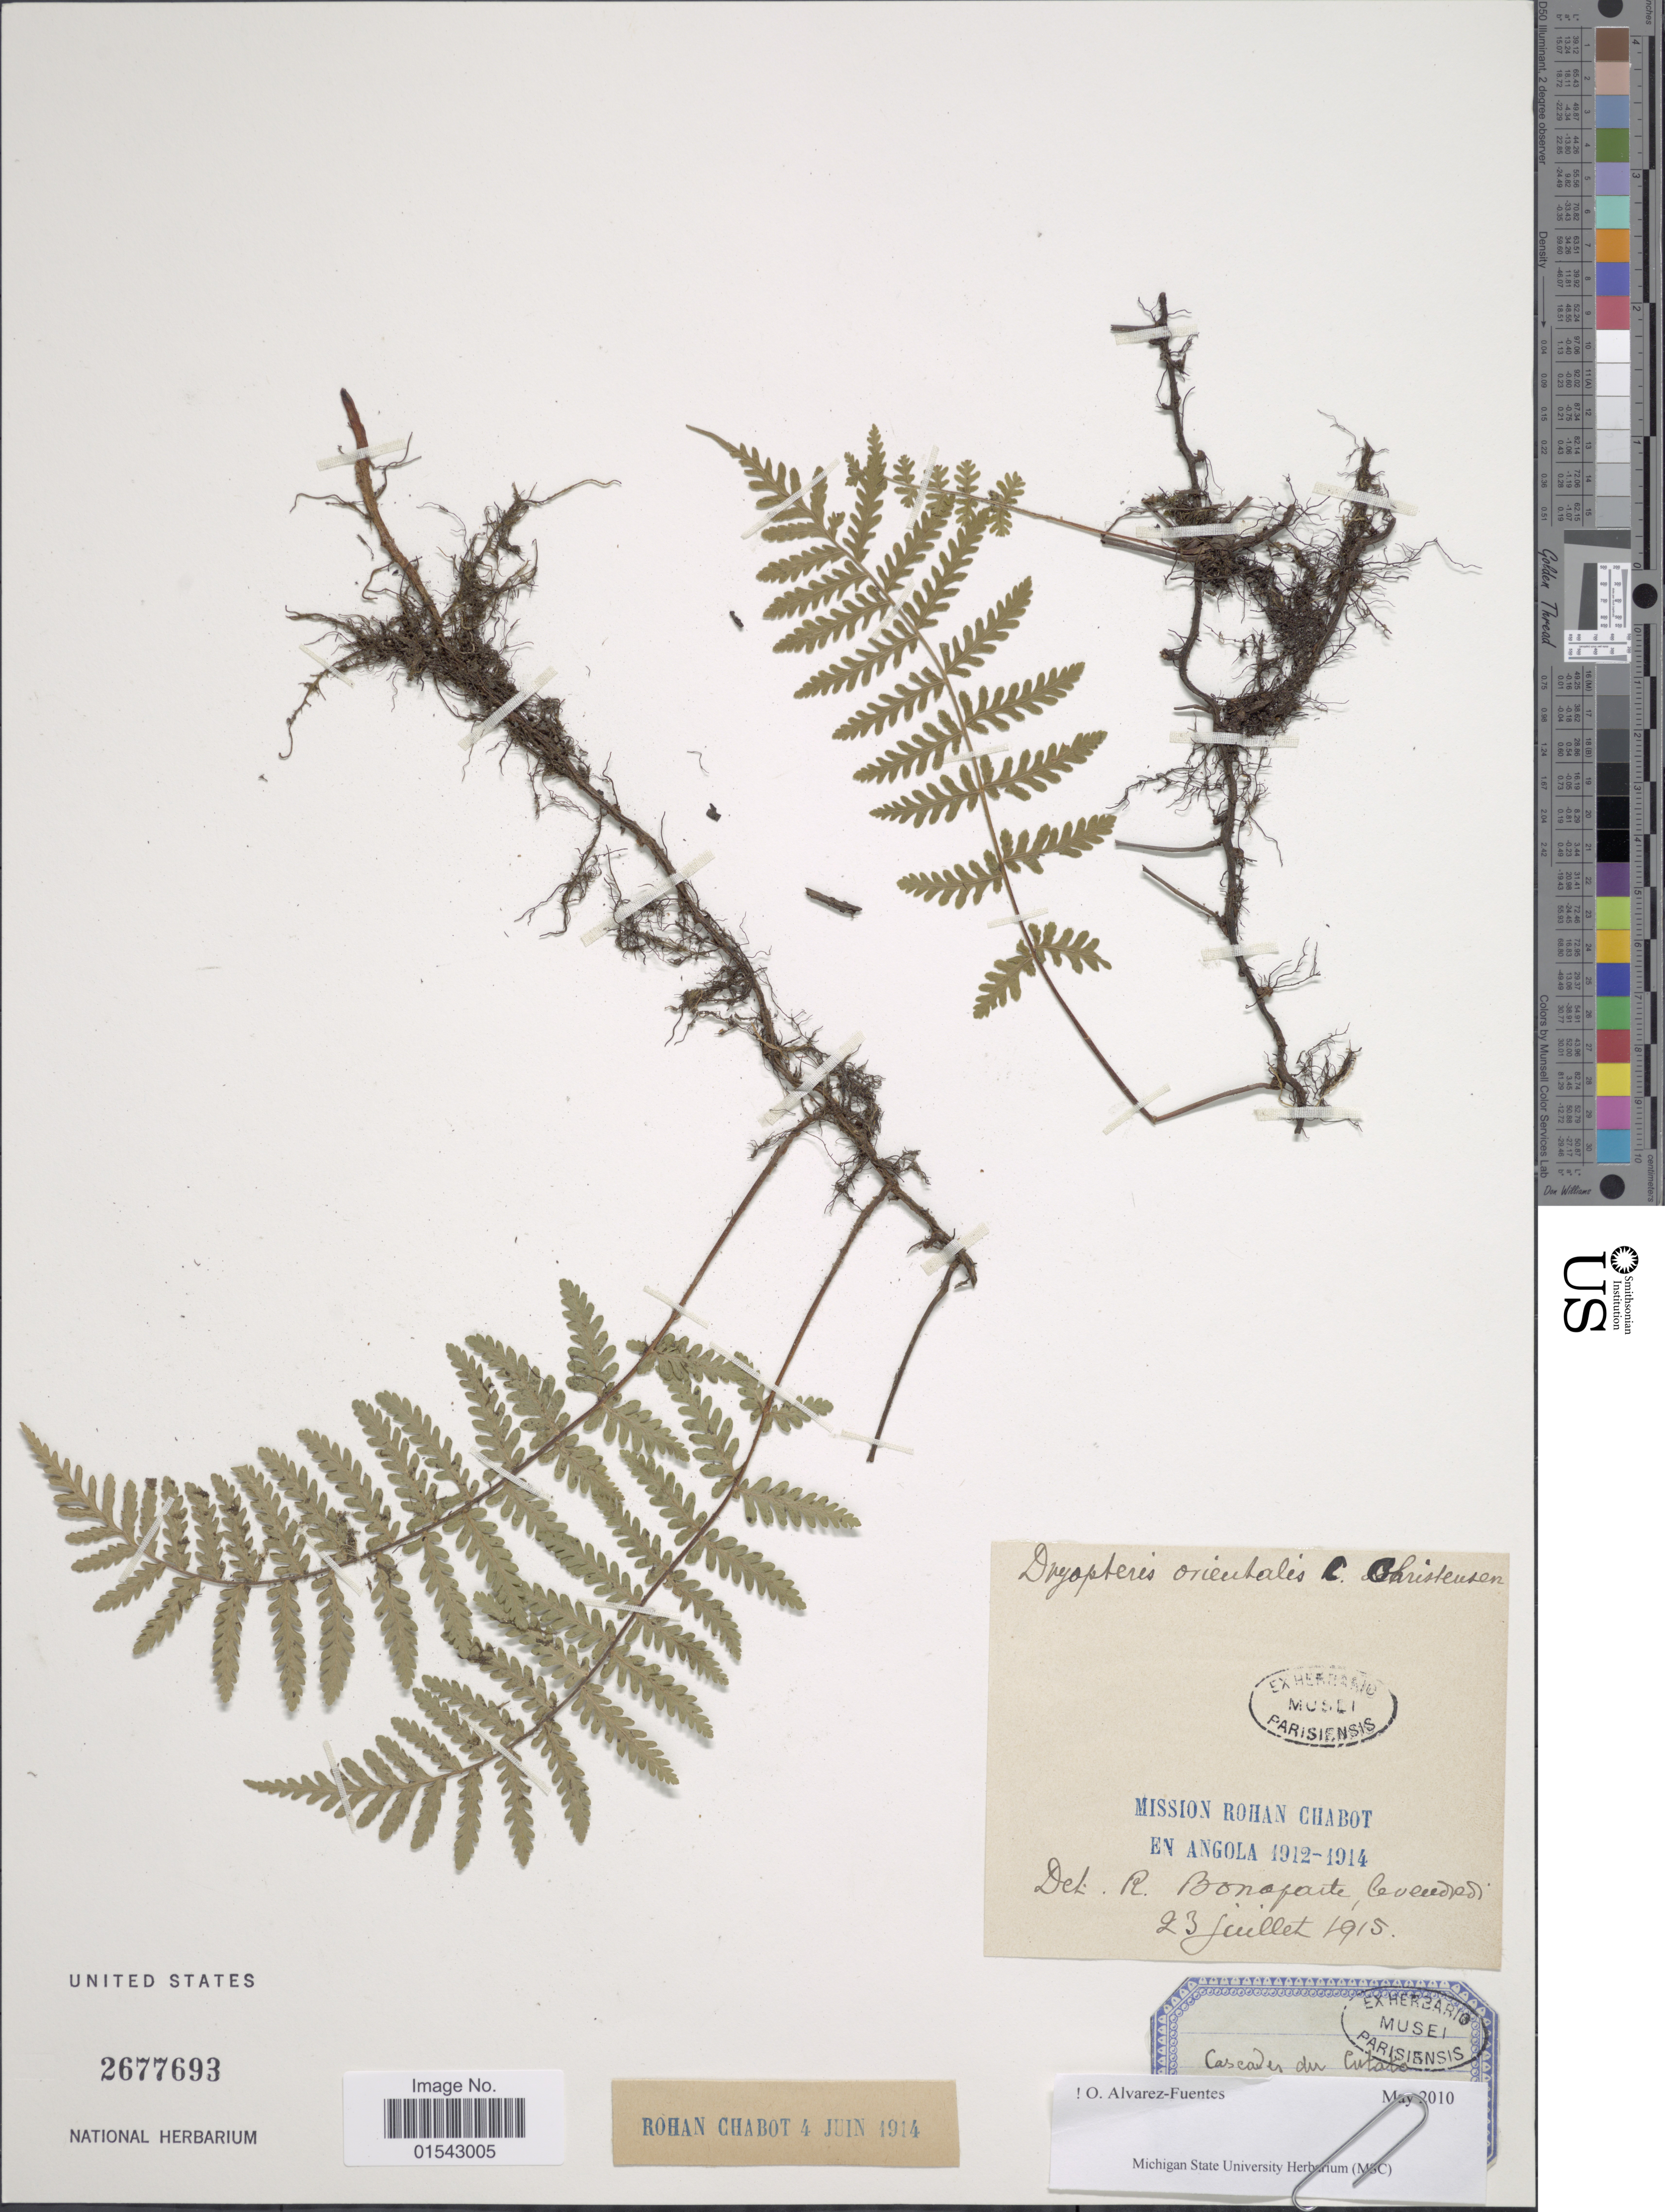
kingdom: Plantae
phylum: Tracheophyta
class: Polypodiopsida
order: Polypodiales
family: Thelypteridaceae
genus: Cyclosorus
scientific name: Cyclosorus sp.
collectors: R. Chabot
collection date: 1912/1914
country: Angola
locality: Angola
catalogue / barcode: US 2677693